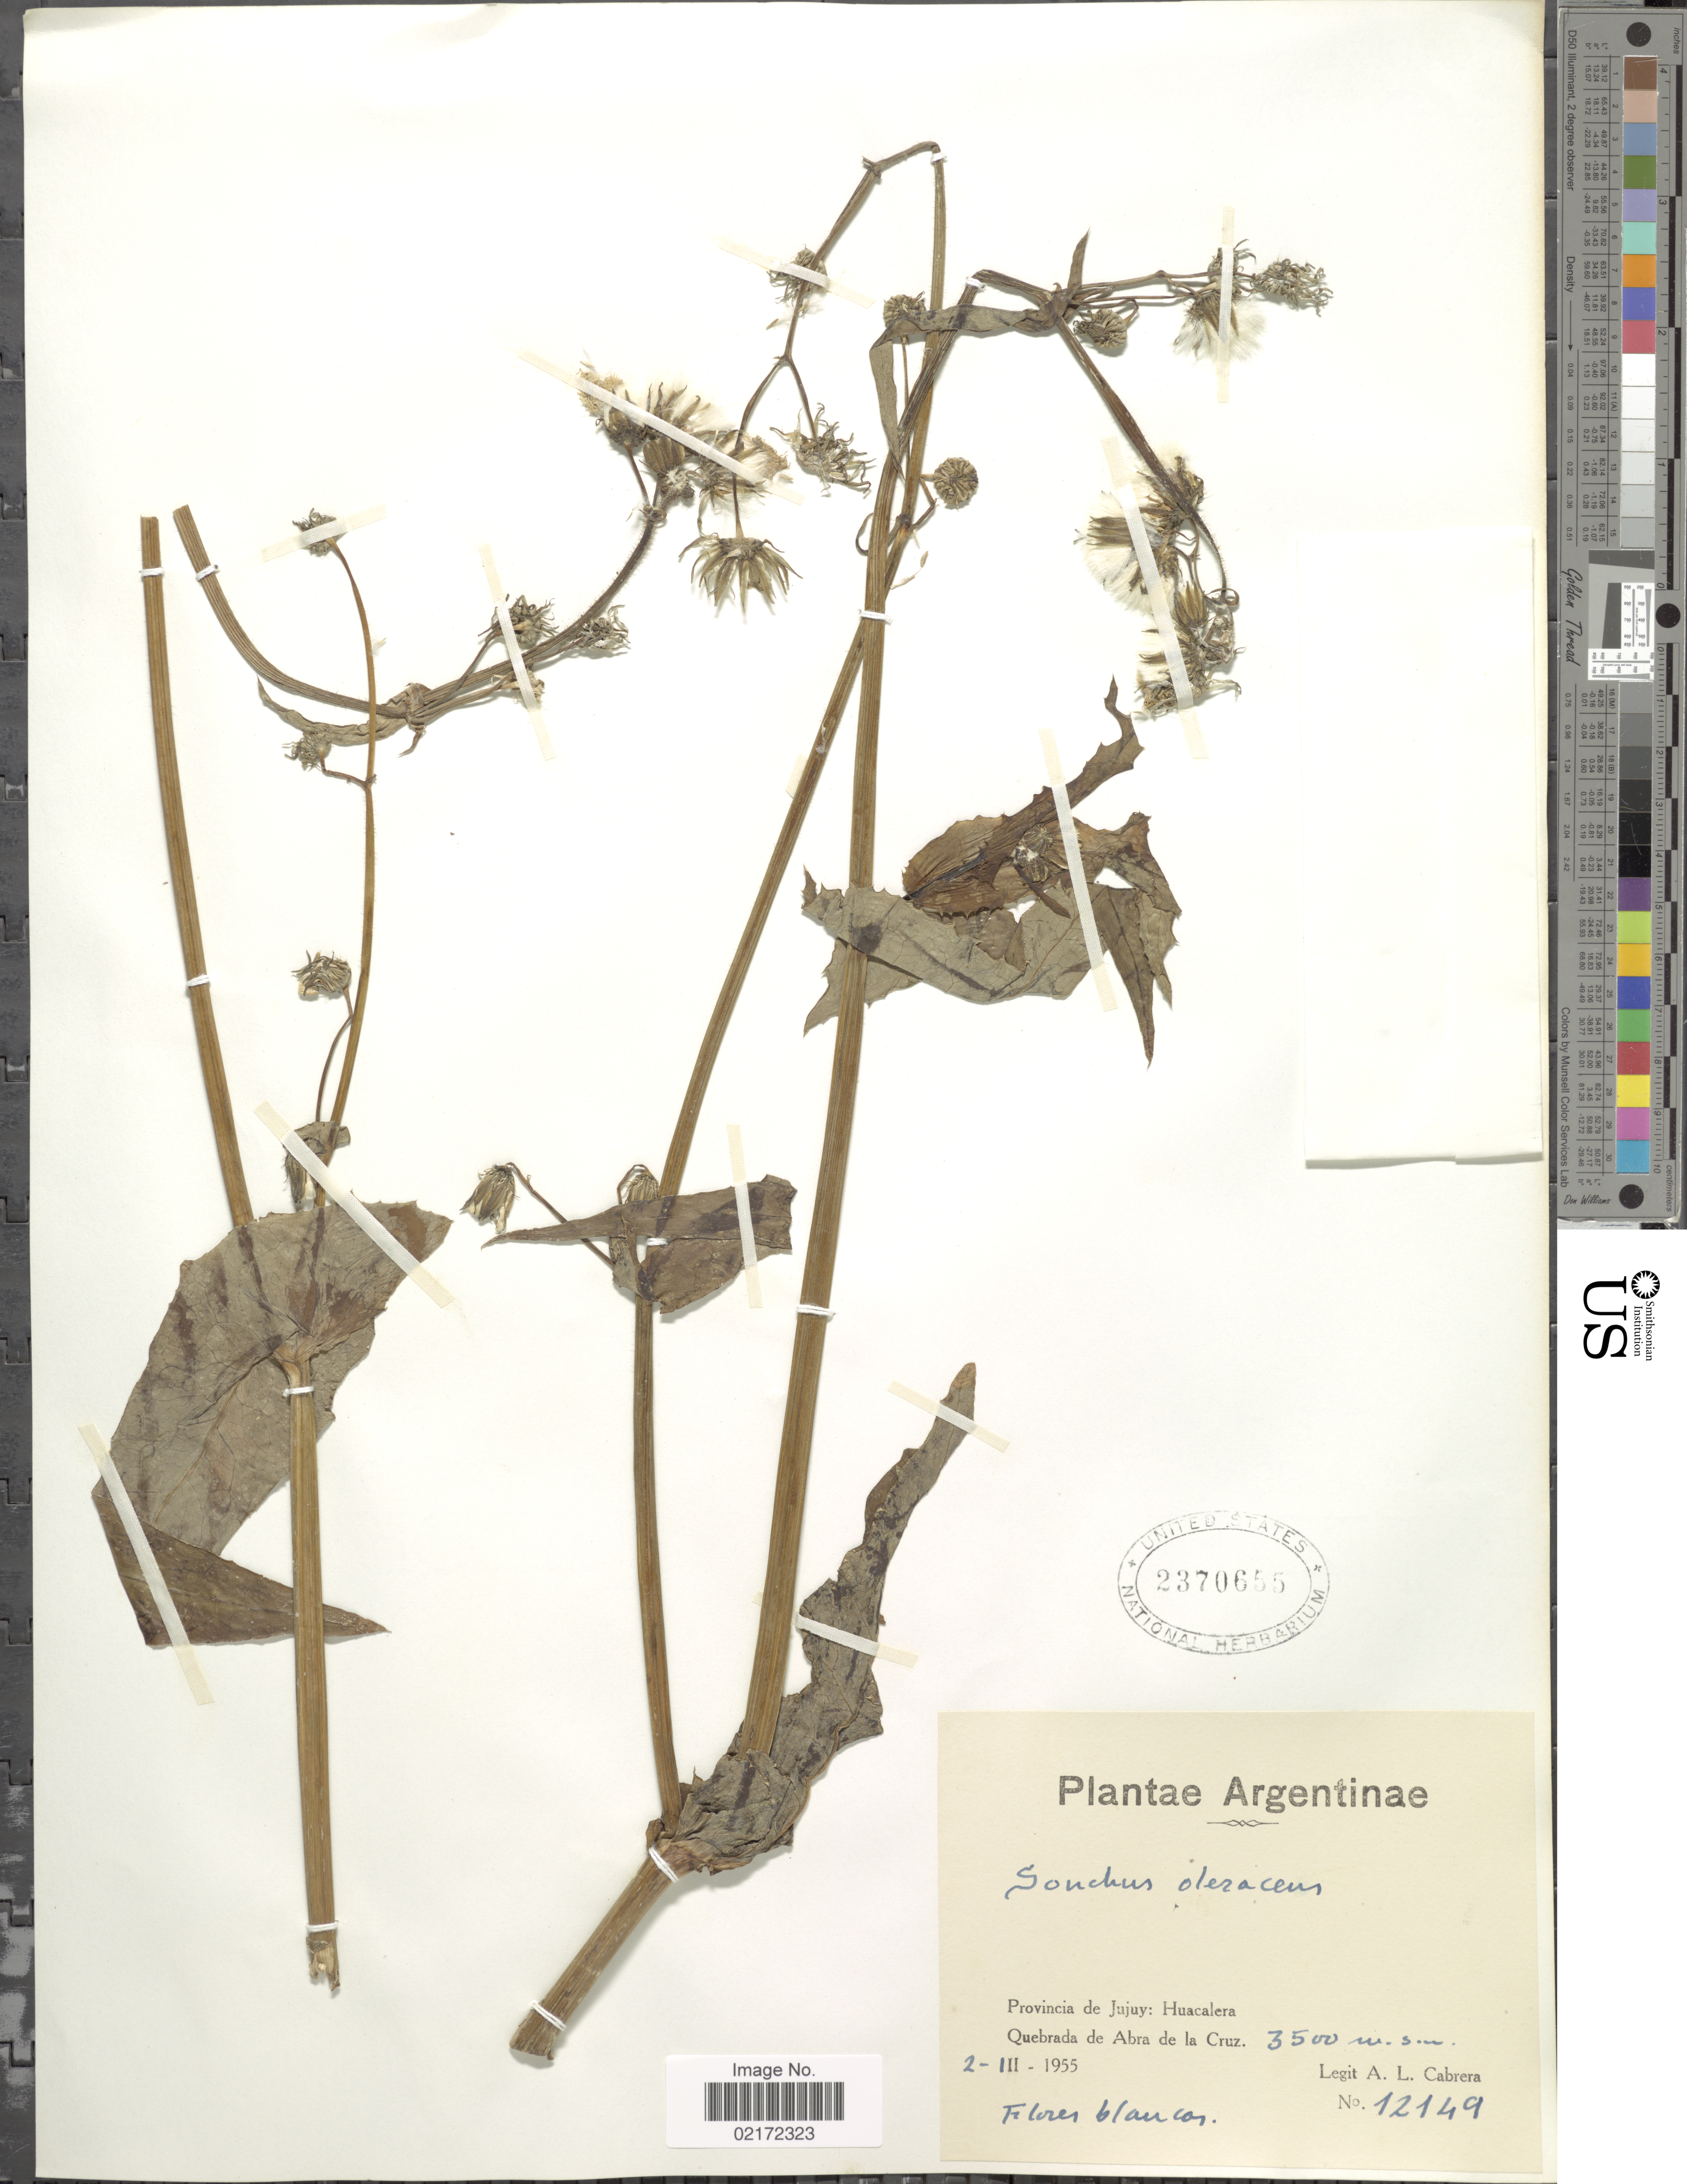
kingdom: Plantae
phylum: Tracheophyta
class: Magnoliopsida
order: Asterales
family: Asteraceae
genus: Sonchus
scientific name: Sonchus oleraceus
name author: L.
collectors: A. L. Cabrera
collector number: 12149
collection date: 1955-03-02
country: Argentina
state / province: Jujuy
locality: Provincia de Jujuy: Huacalera. Quebrada de Abra de la Cruz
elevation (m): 3500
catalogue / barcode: US 2370655